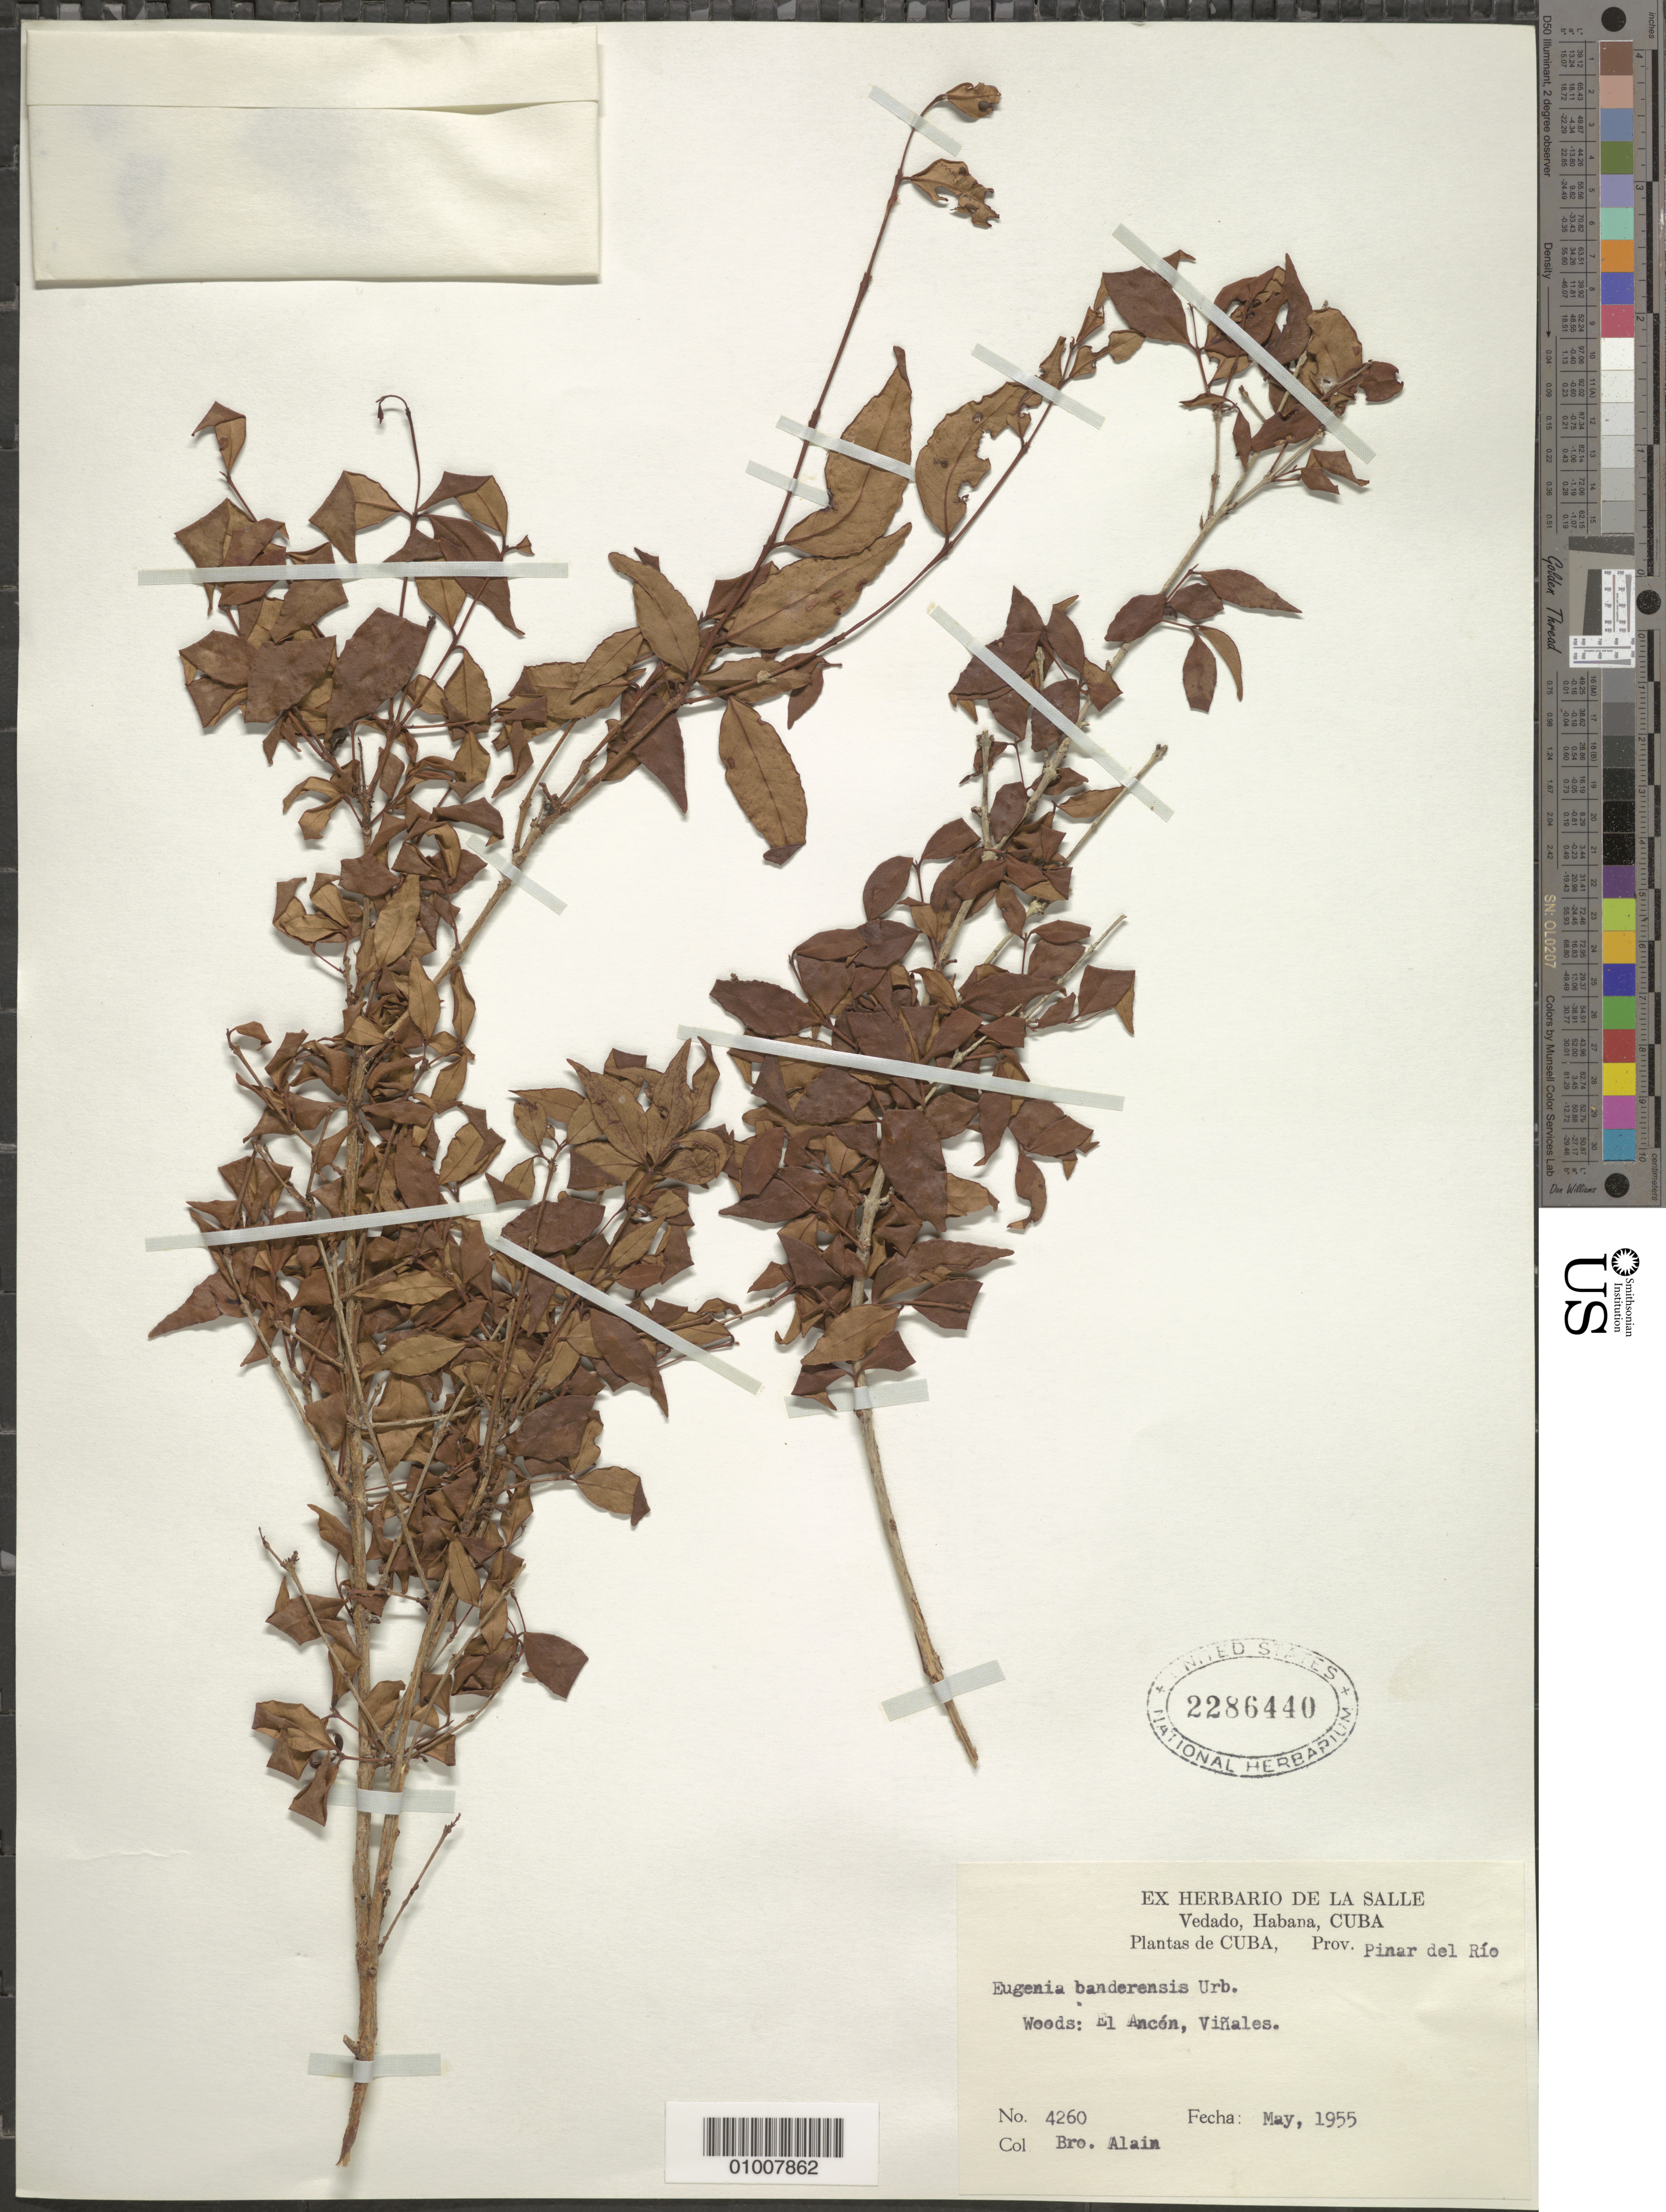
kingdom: Plantae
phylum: Tracheophyta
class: Magnoliopsida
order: Myrtales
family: Myrtaceae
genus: Eugenia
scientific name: Eugenia banderensis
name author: Urb.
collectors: A. H. Liogier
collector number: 4260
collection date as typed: May 1955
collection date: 1955-05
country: Cuba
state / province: Pinar del Rio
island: Cuba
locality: El Ancon, Vinales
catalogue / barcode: US 2286440